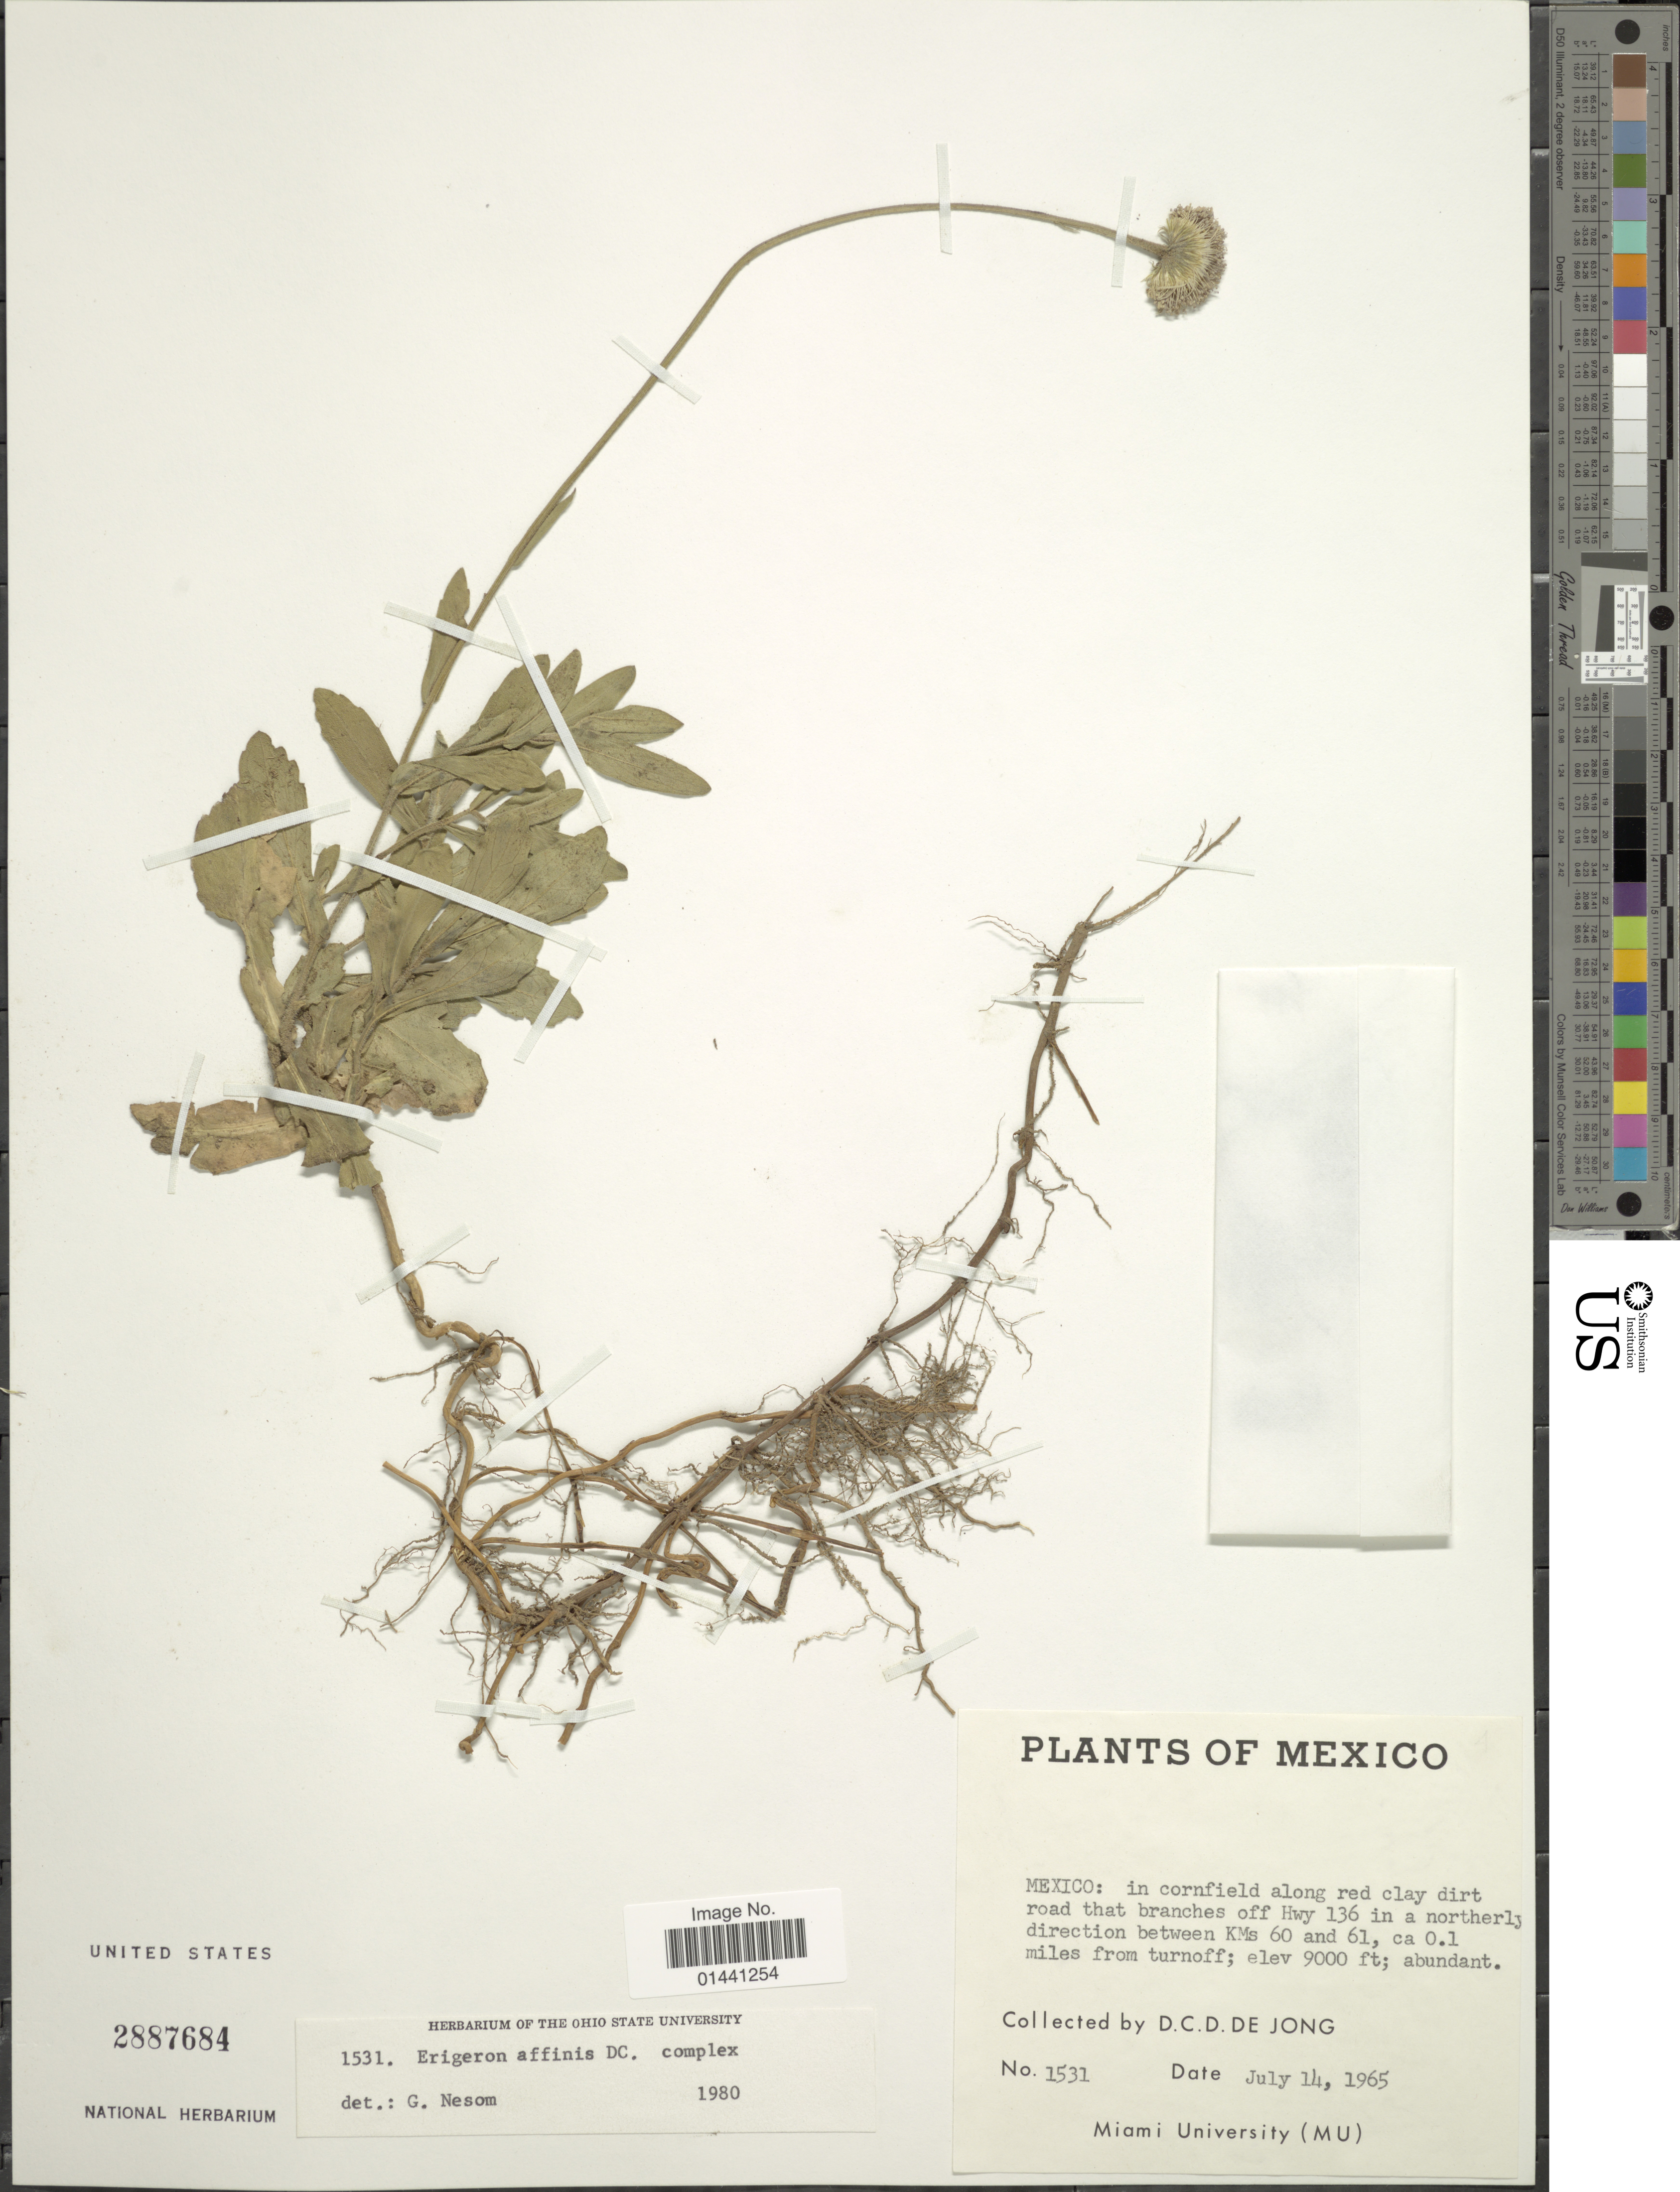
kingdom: Plantae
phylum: Tracheophyta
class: Magnoliopsida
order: Asterales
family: Asteraceae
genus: Erigeron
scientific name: Erigeron affinis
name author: V.M. Badillo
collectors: D. De Jong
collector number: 1531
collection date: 1965-07-14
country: Mexico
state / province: México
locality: In cornfield along red clay dirt road that branches off Hwy 136 in a northern direction between KMs 60 and 61, ca 0.1 miles from turnoff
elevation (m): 2743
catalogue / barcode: US 2887684